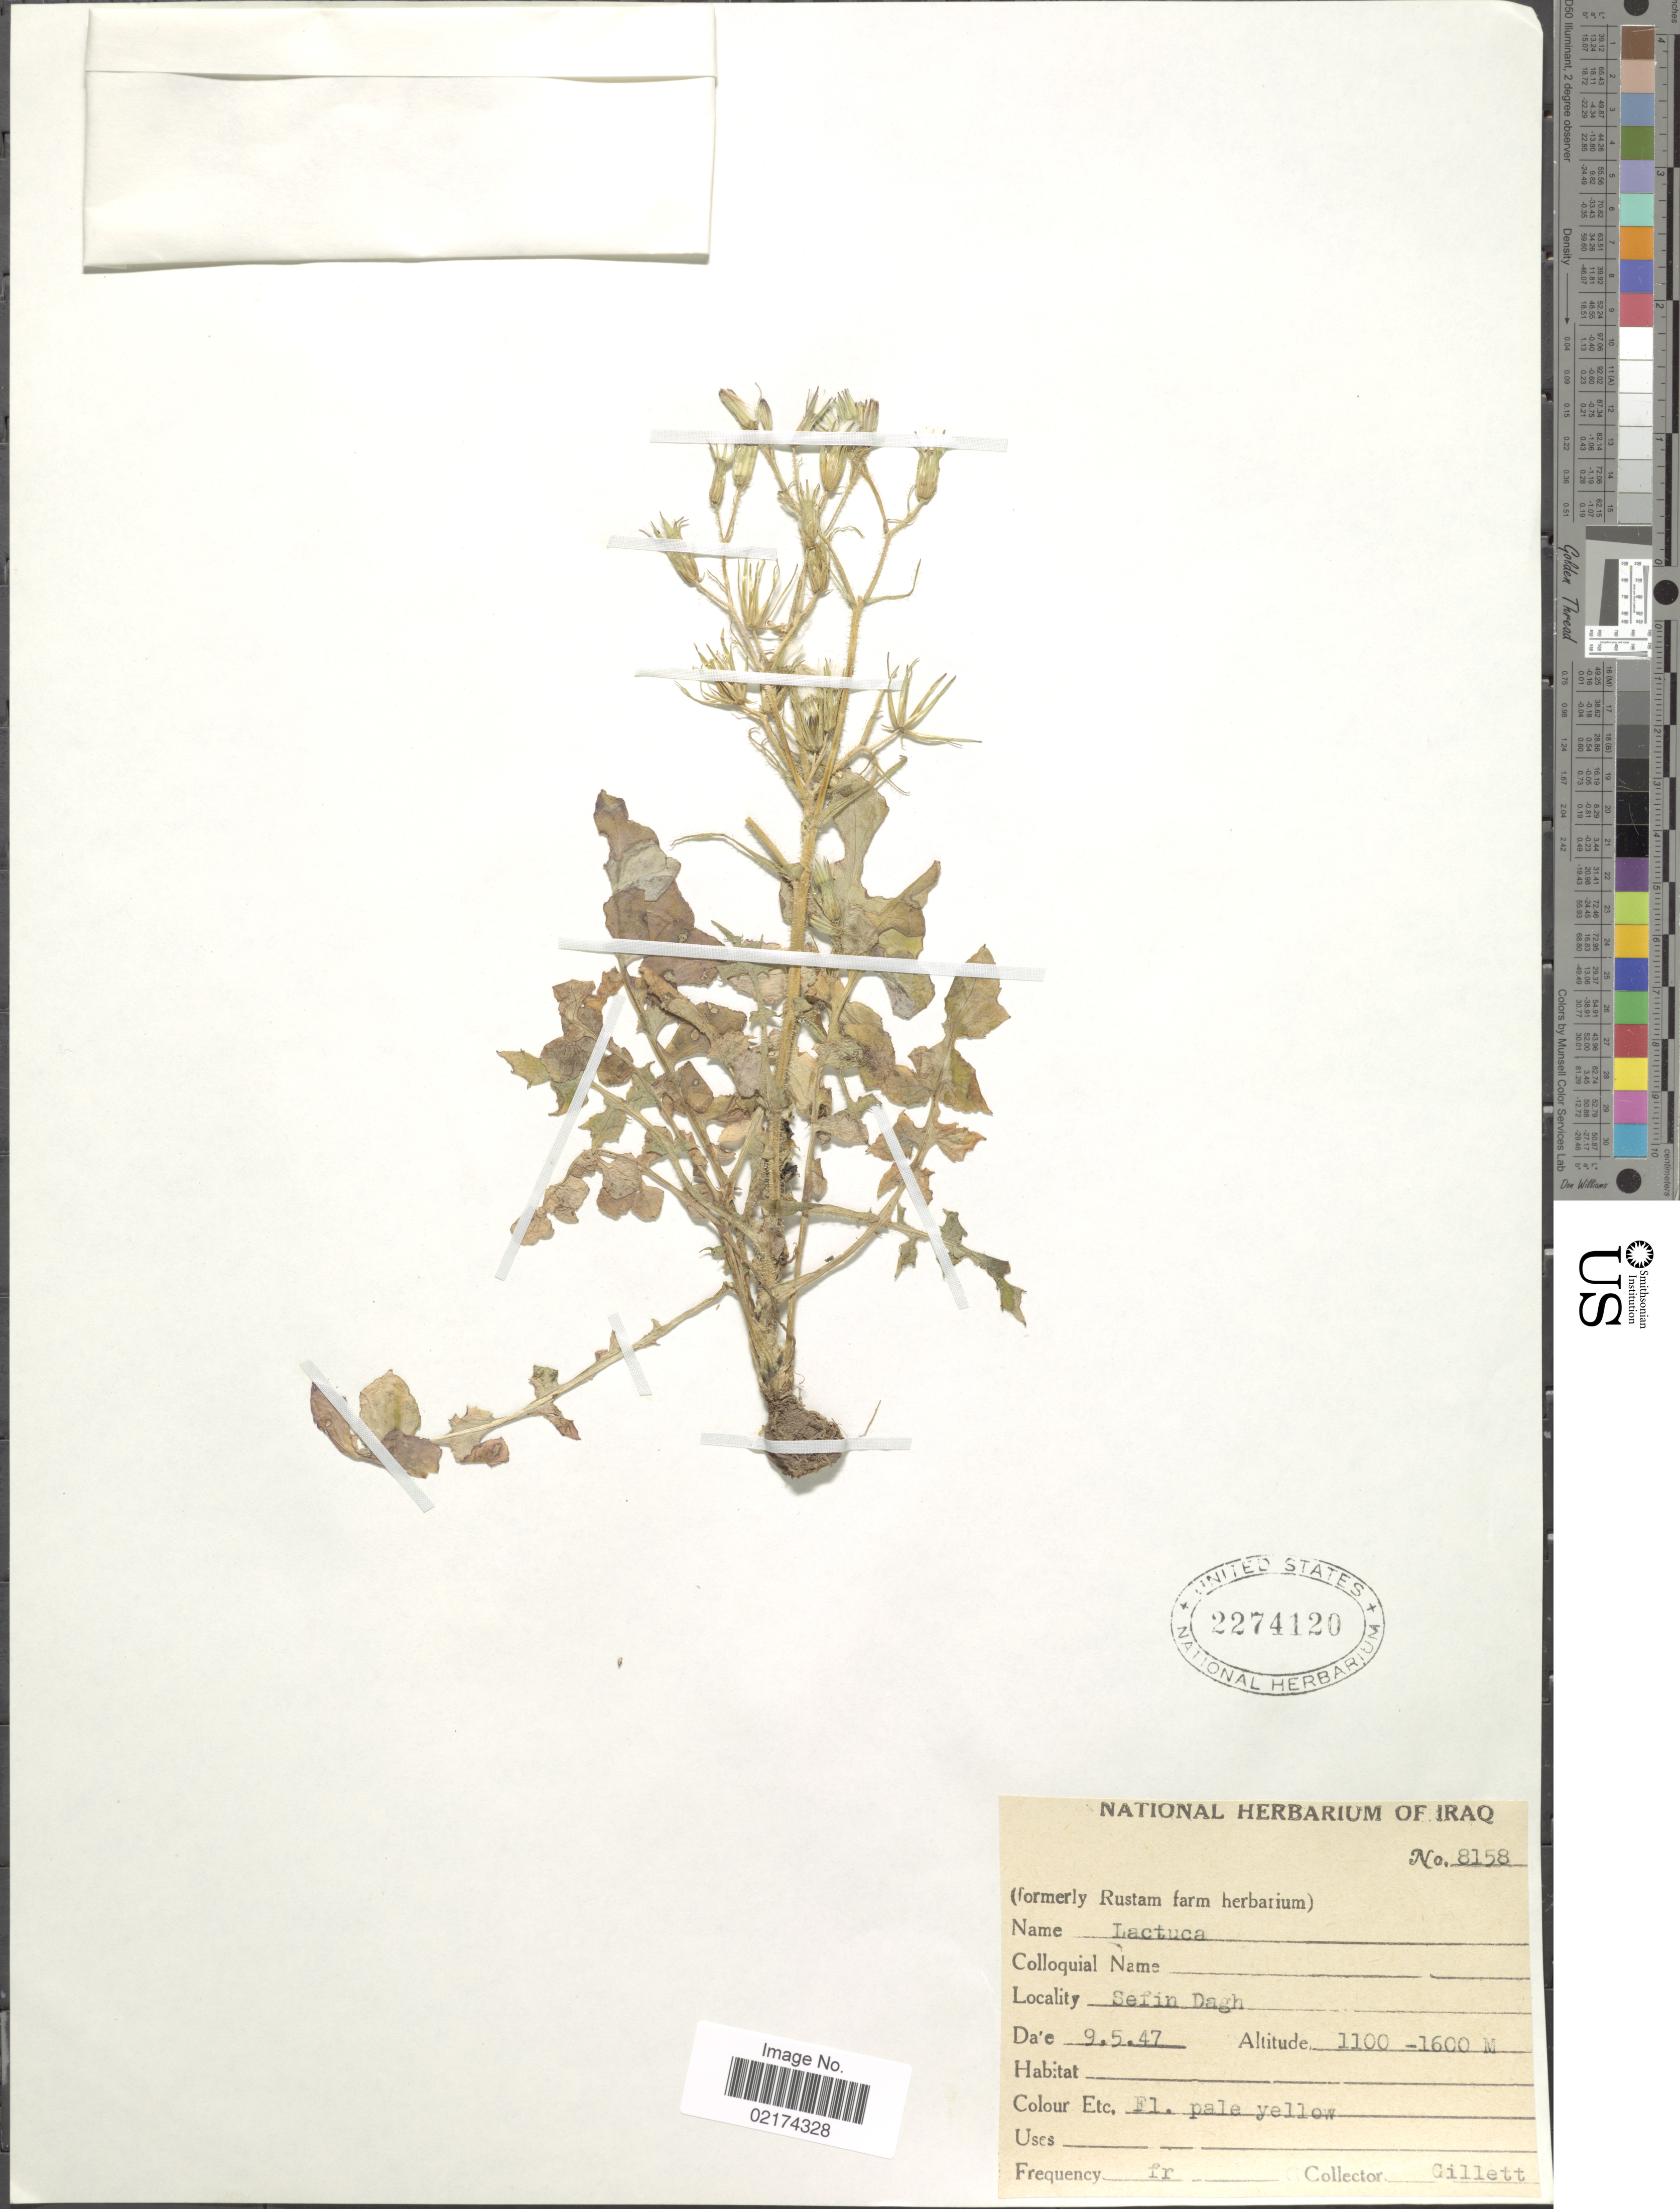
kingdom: Plantae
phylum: Tracheophyta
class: Magnoliopsida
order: Asterales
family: Asteraceae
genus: Lactuca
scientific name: Lactuca sp.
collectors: Gillett, --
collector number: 8158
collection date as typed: Transcribed d/m/y: 9/5/47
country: Iraq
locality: Sefin Dagh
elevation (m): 1100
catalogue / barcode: US 2274120